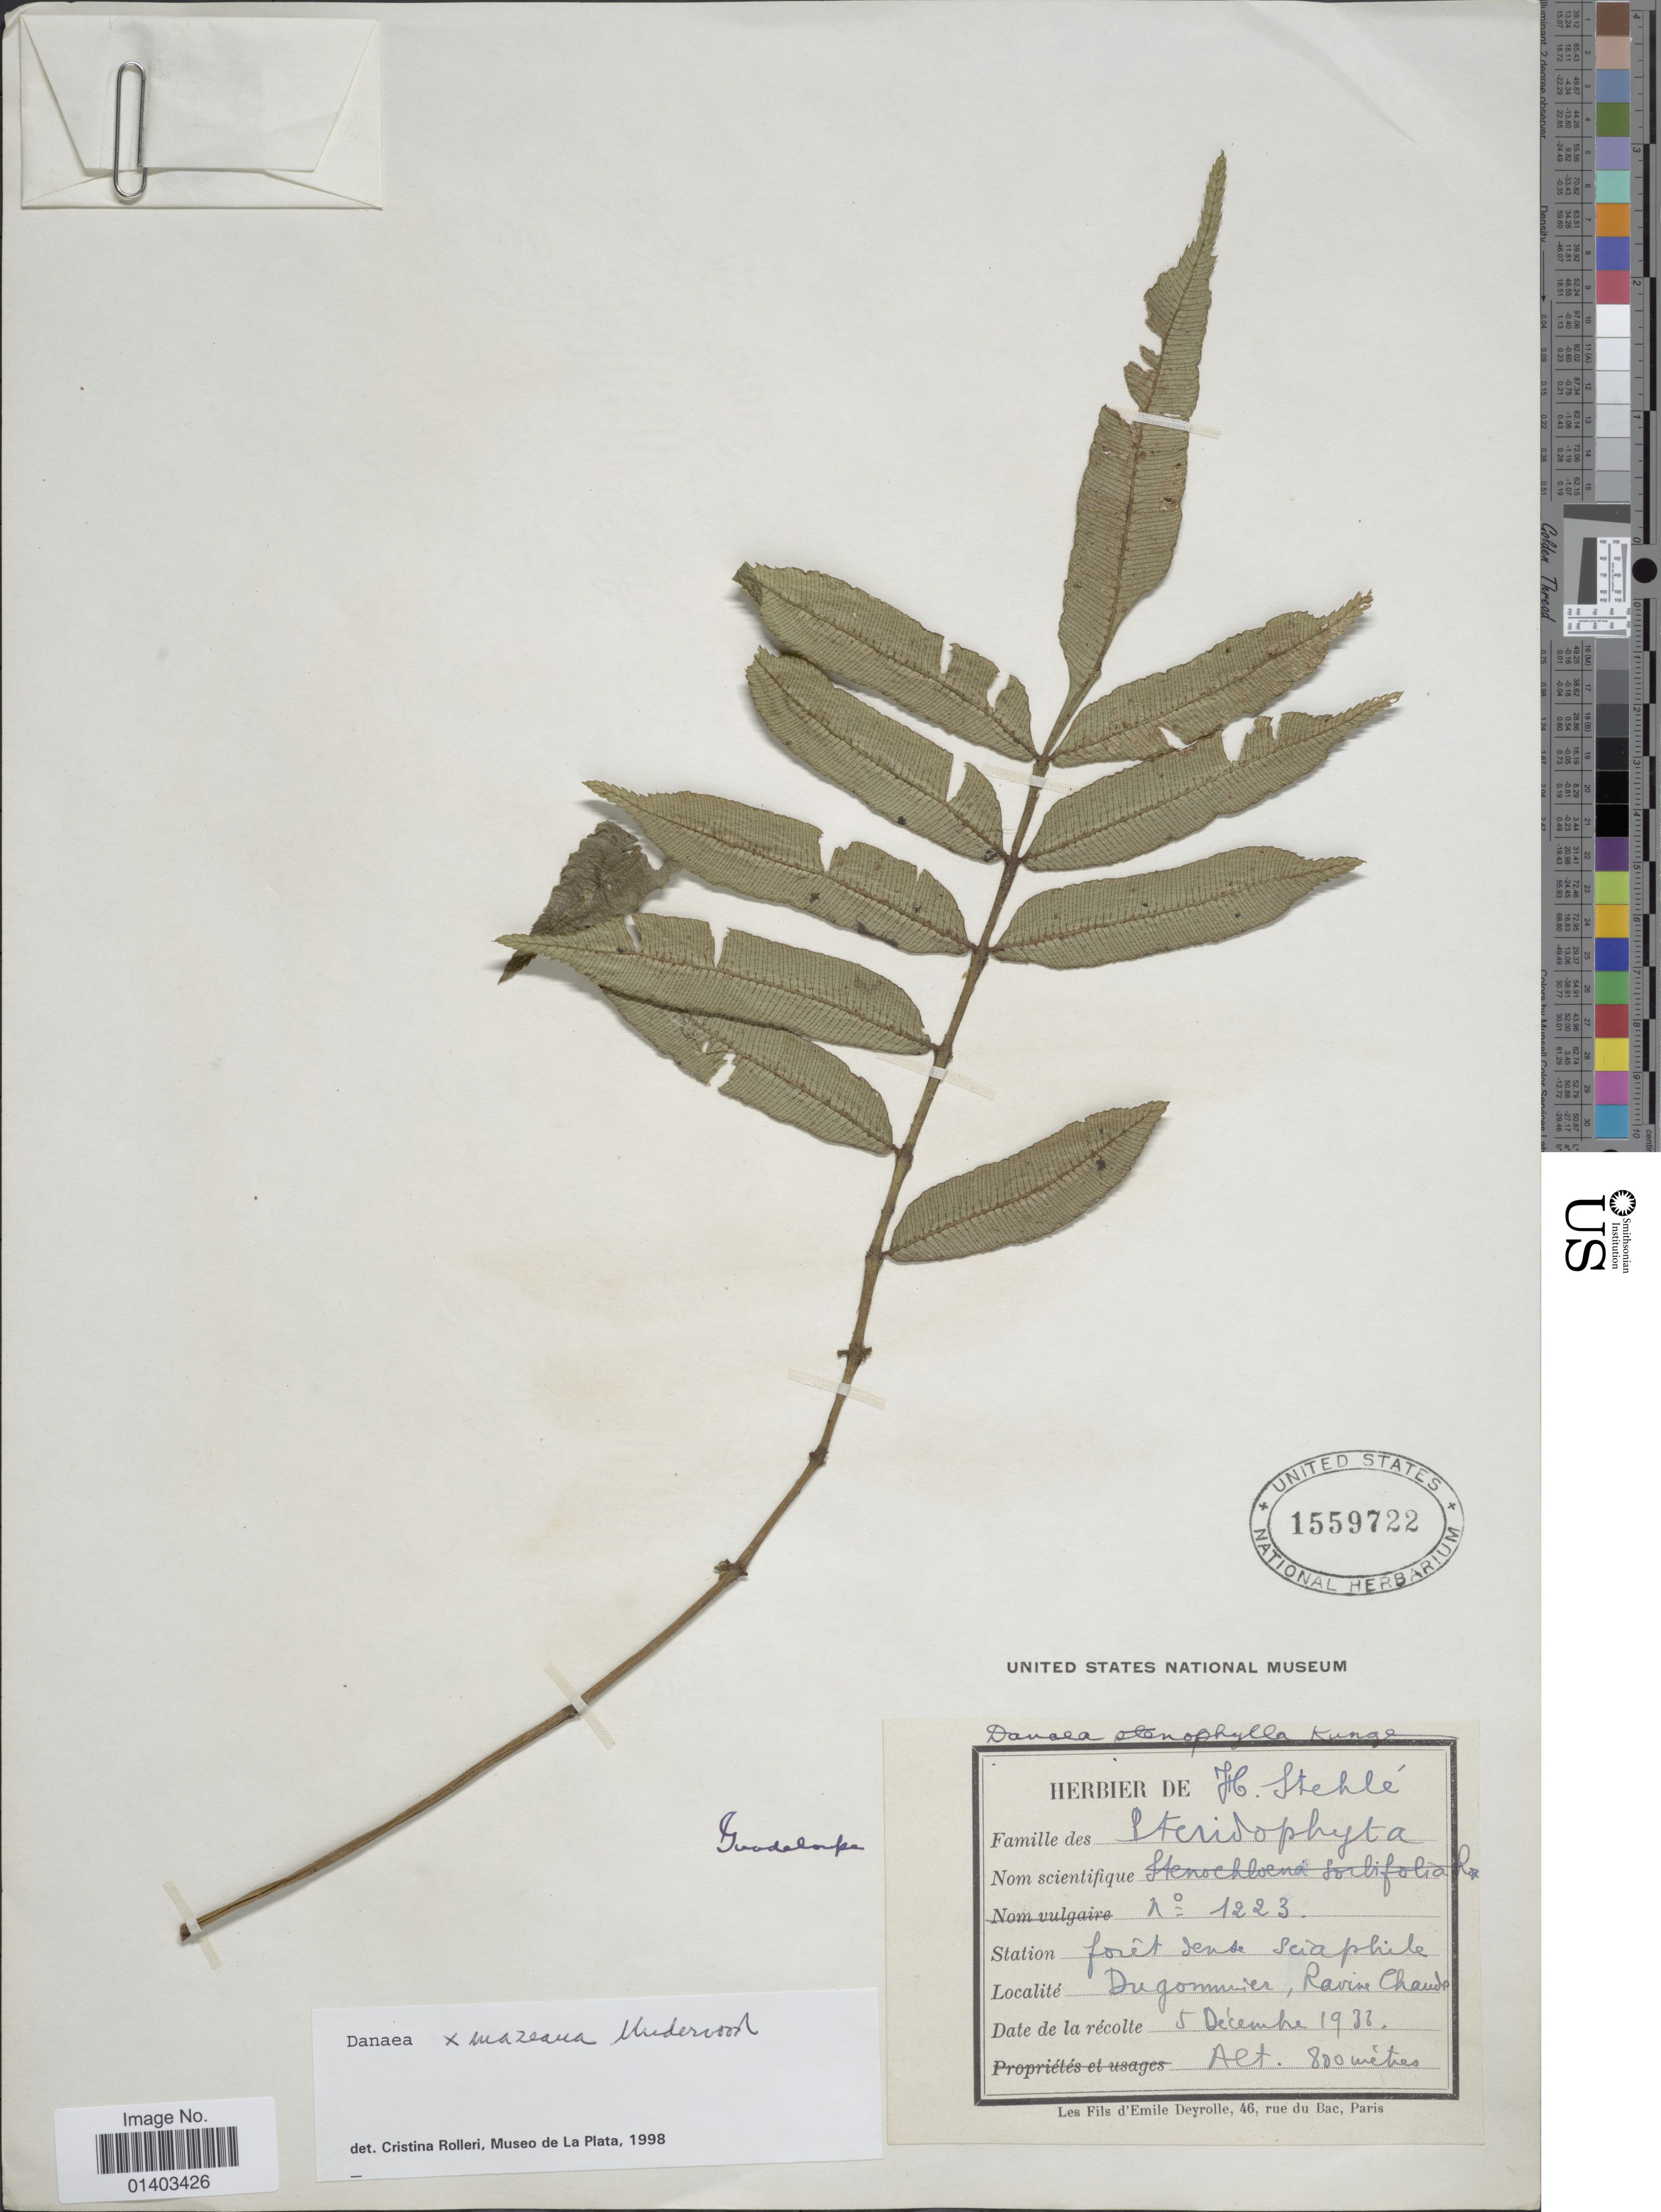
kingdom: Plantae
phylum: Tracheophyta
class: Polypodiopsida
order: Marattiales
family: Marattiaceae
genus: Danaea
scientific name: Danaea x manzeana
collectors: H. Stehlé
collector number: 1223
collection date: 1932-12-05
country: Guadeloupe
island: Leeward Is.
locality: Dugommier, Ravine Chaude.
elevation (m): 800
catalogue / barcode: US 1559722